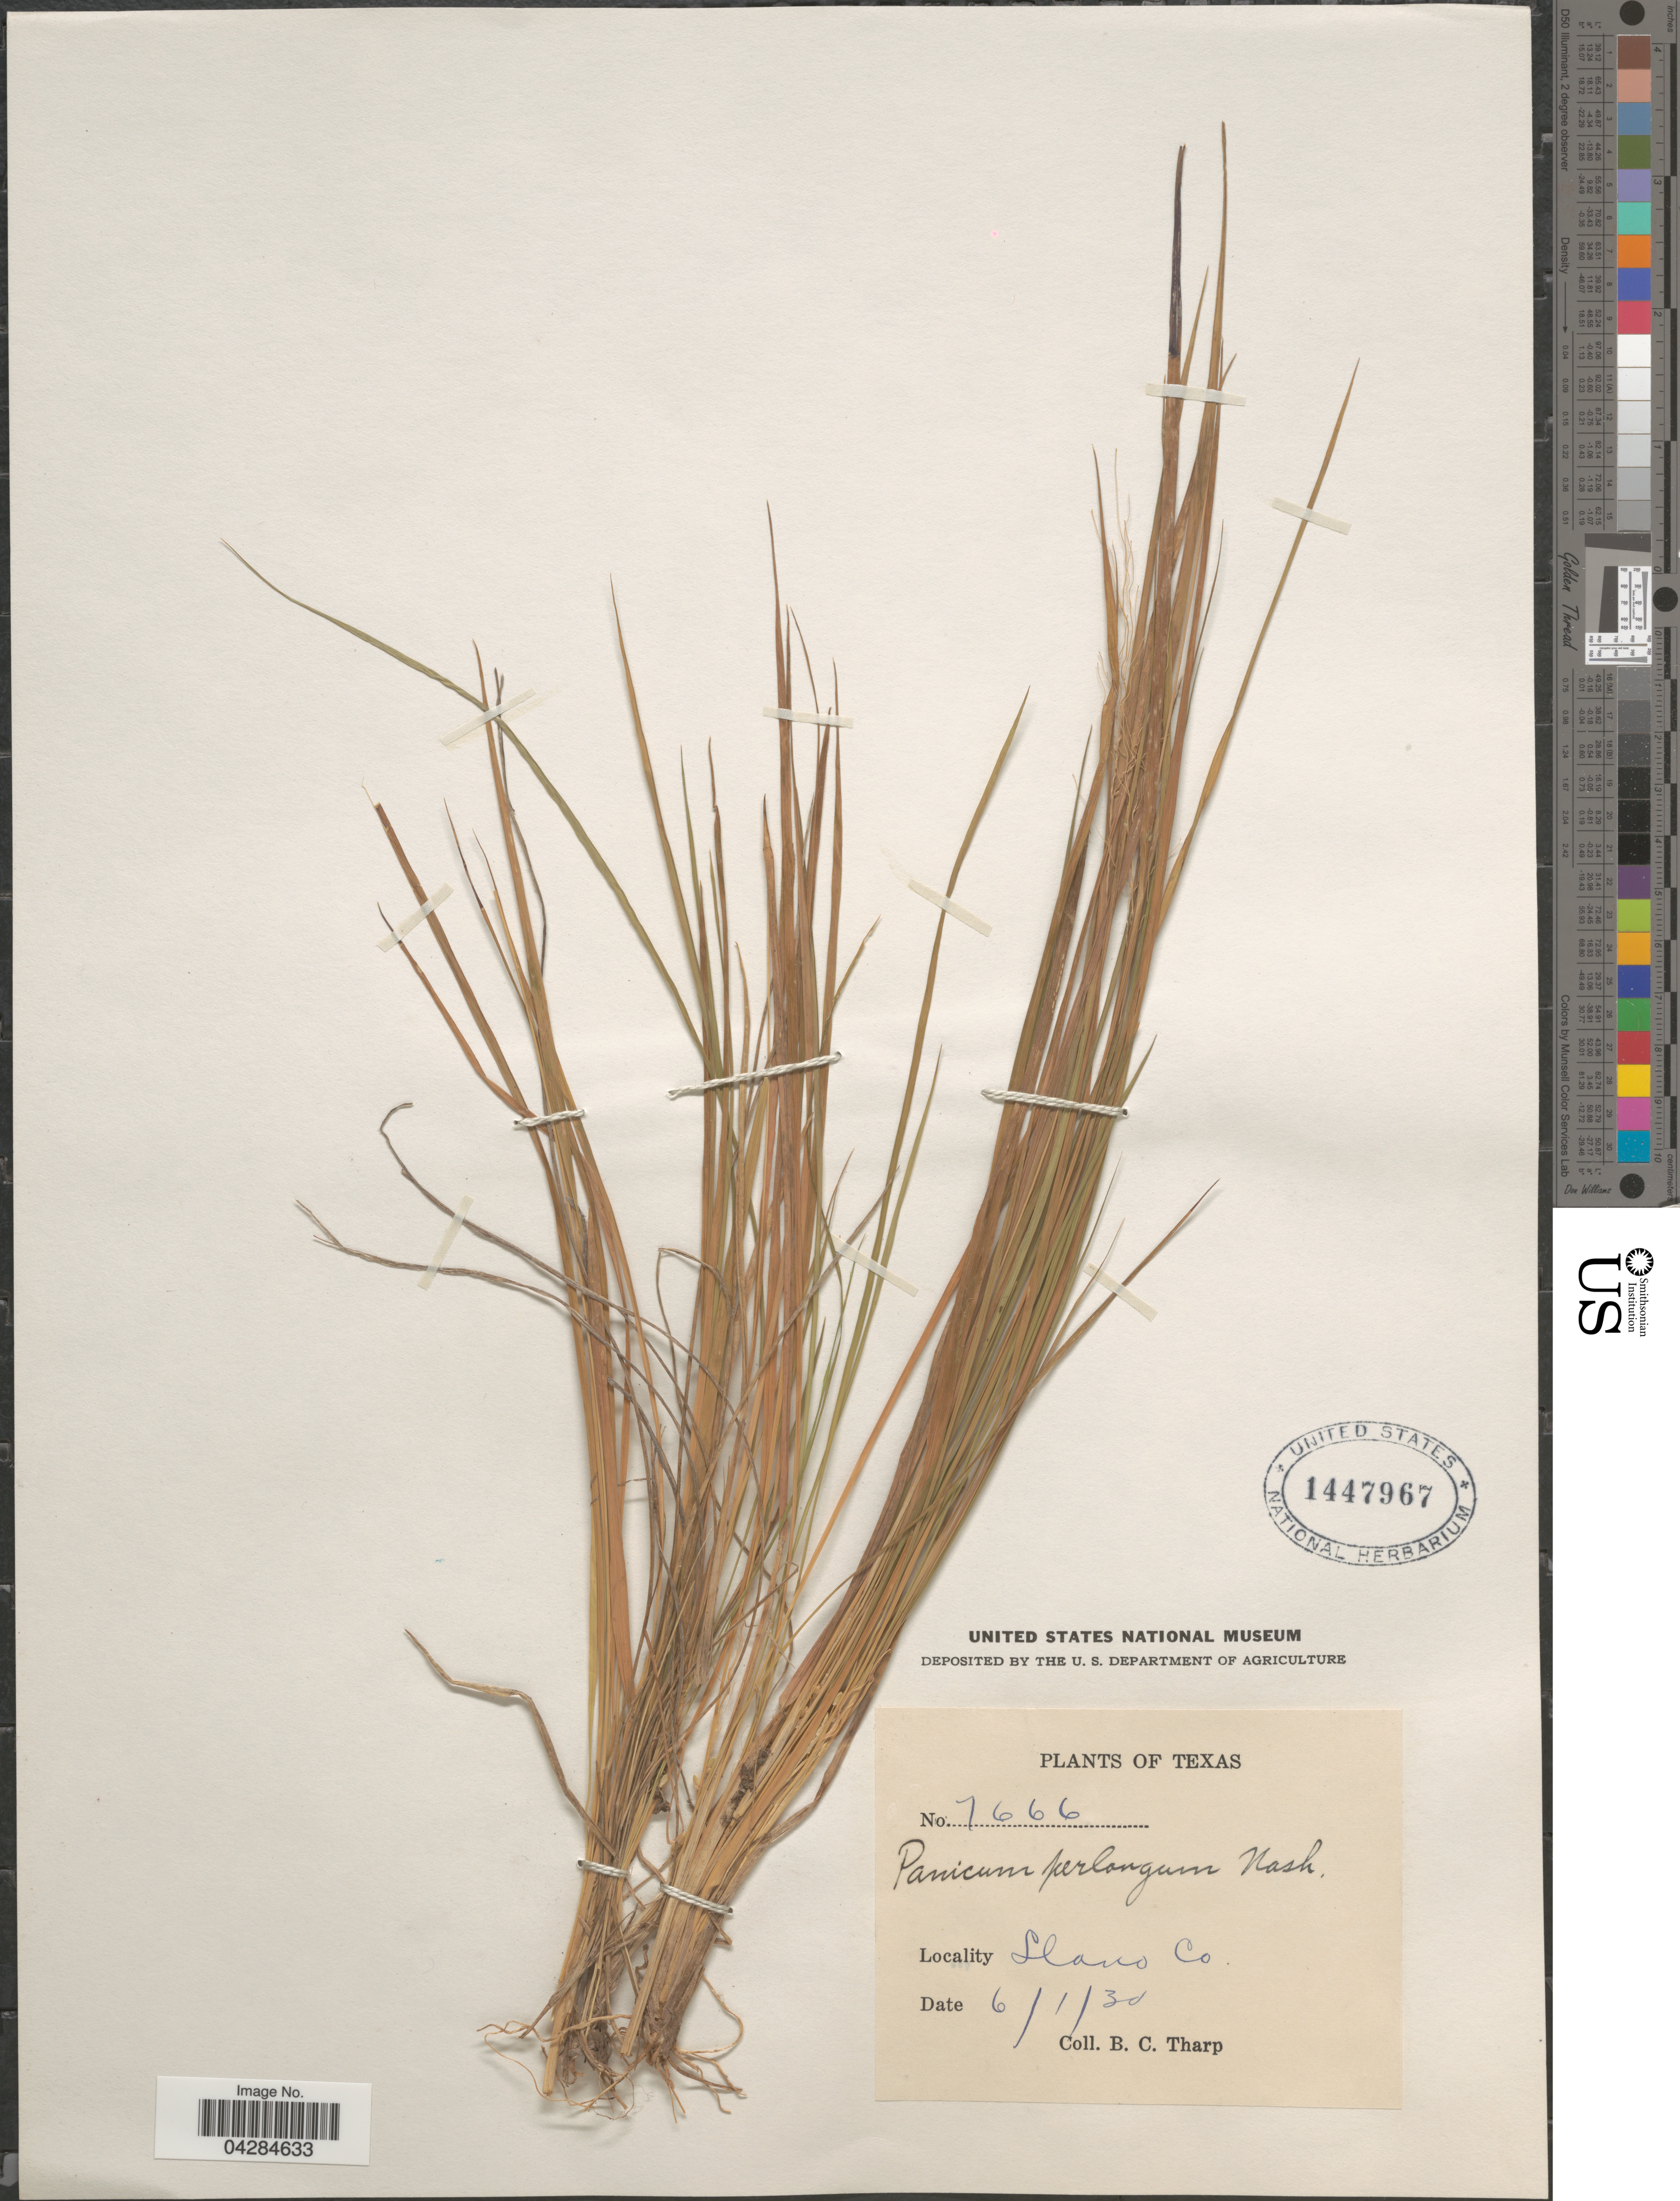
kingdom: Plantae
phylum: Tracheophyta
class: Liliopsida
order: Poales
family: Poaceae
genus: Dichanthelium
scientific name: Dichanthelium perlongum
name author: (Nash) Freckmann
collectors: B. C. Tharp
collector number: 7666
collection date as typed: Transcribed d/m/y: 1/6/30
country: United States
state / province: Texas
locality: Llano Co.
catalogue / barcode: US 1447967